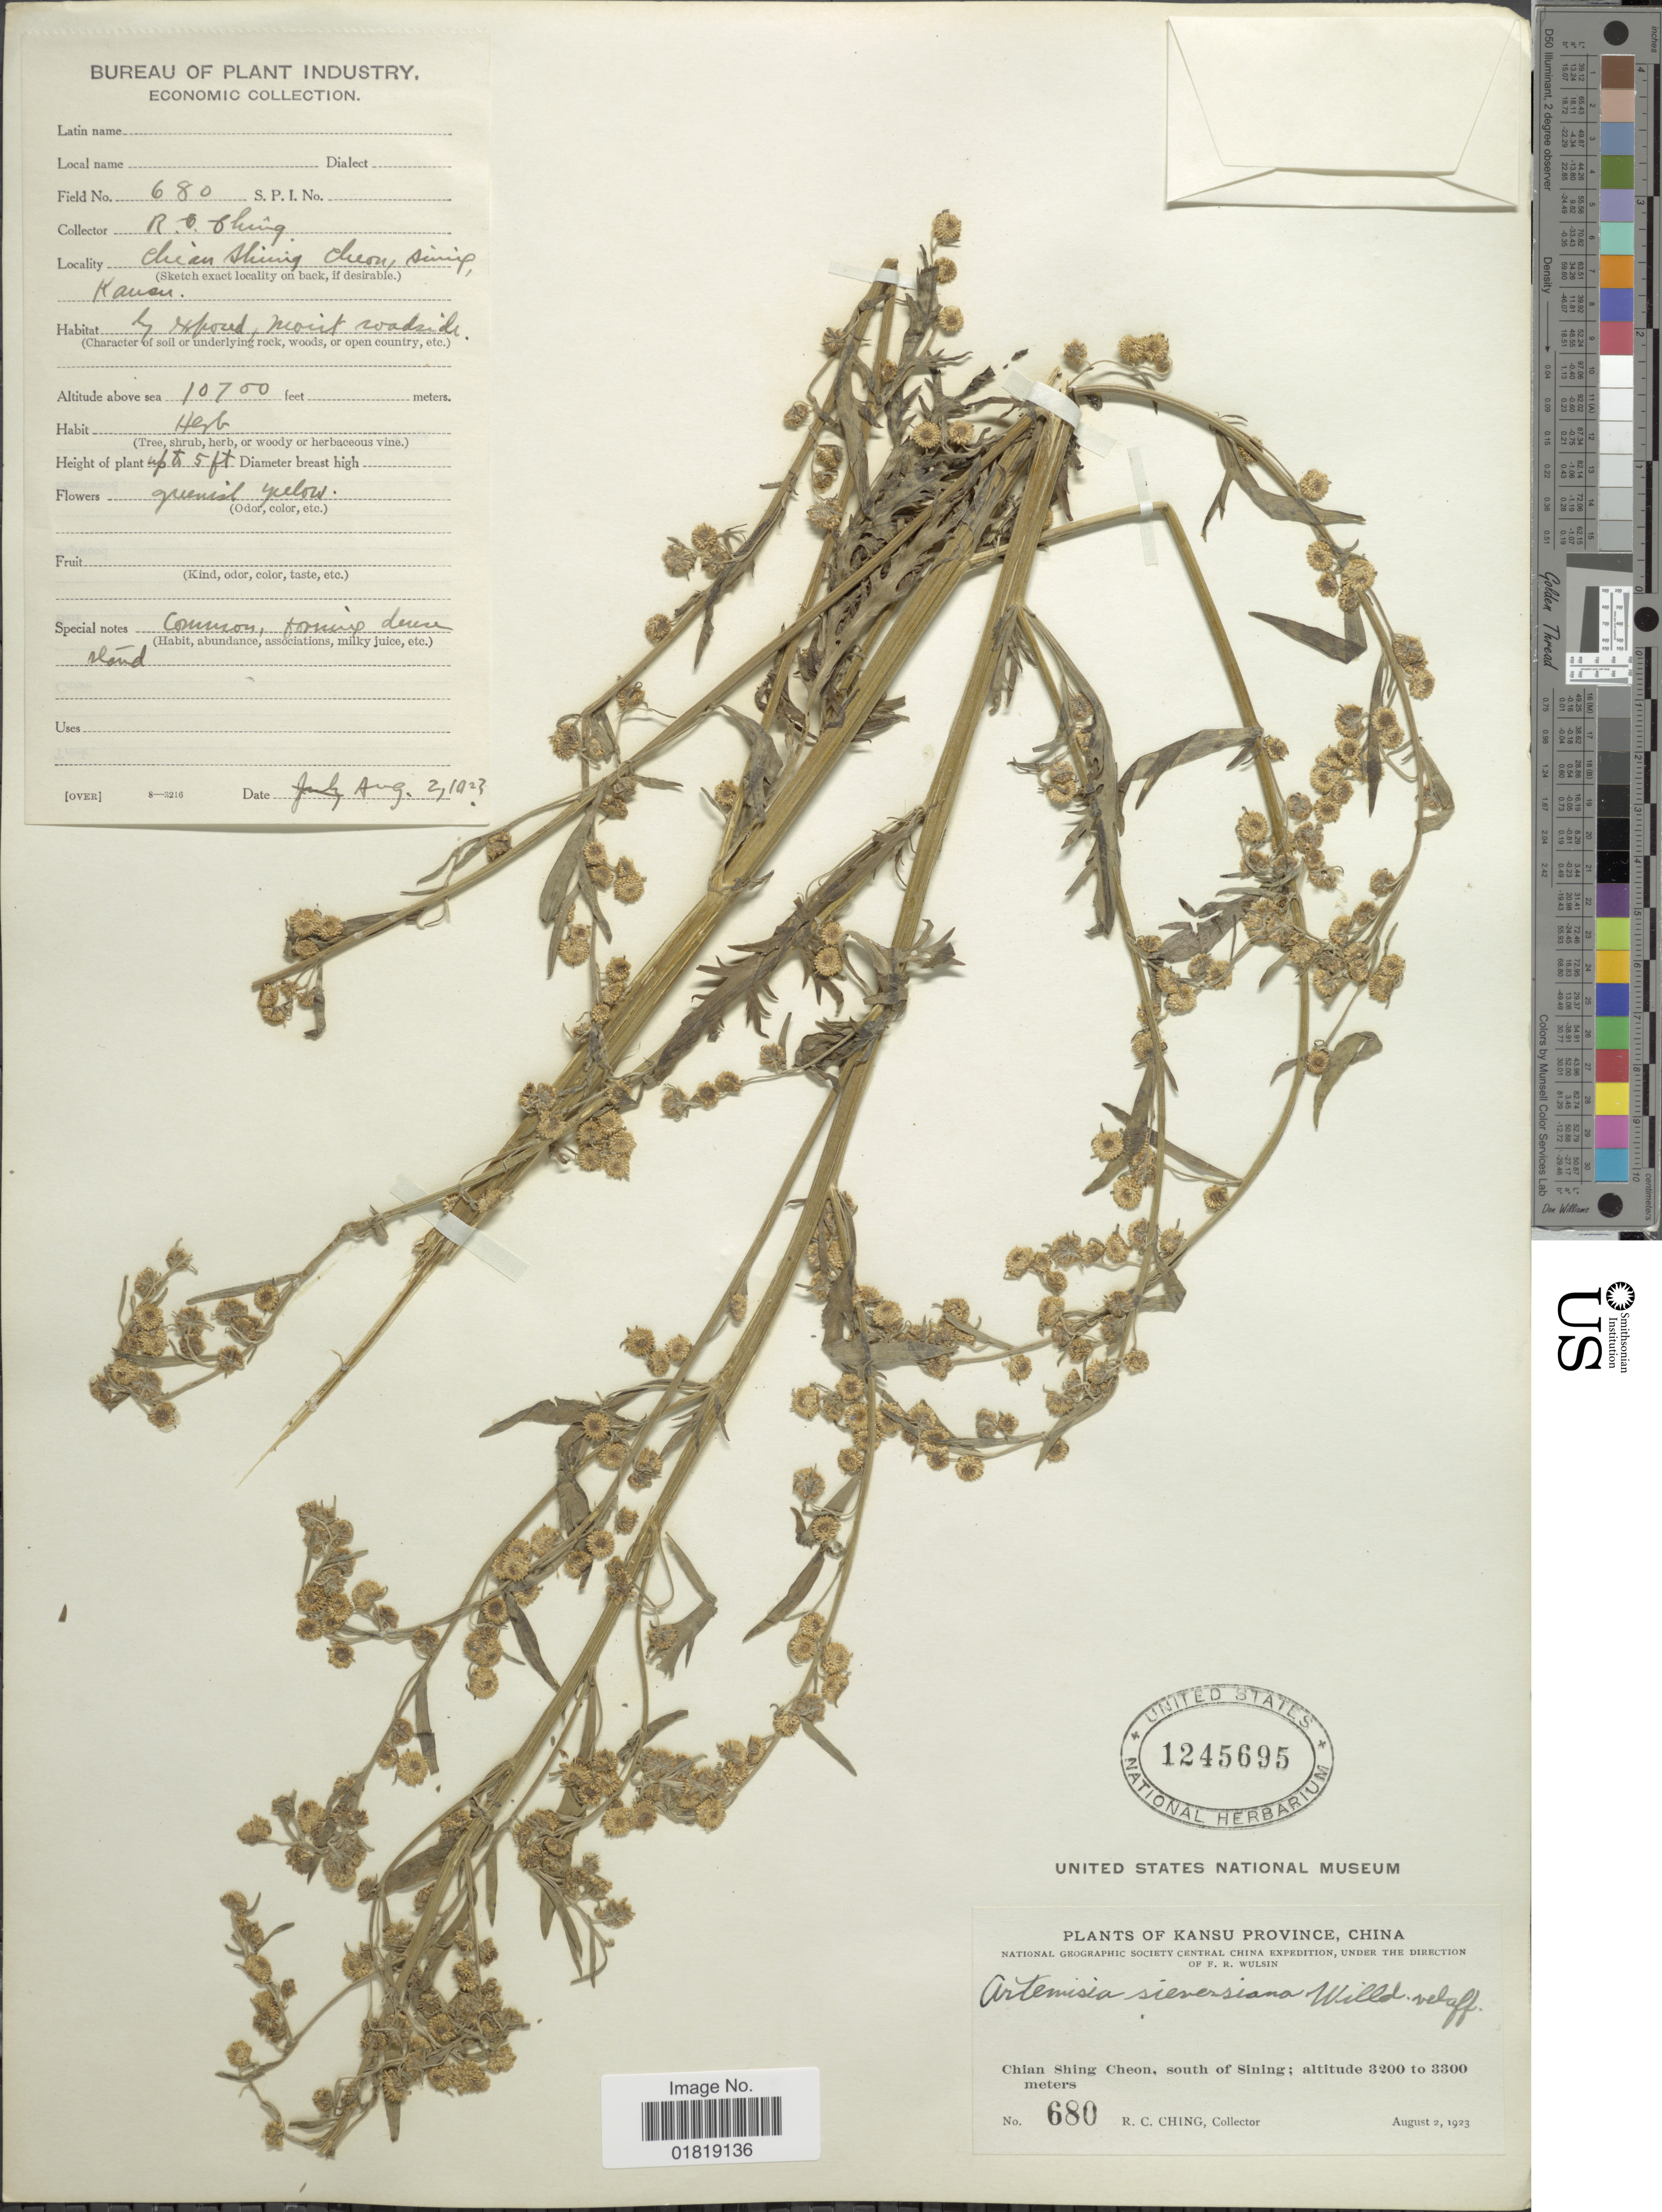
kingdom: Plantae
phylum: Tracheophyta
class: Magnoliopsida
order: Asterales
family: Asteraceae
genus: Artemisia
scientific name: Artemisia sieversiana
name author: Willd.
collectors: R. C. Ching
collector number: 680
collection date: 1923-08-02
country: China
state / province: Gansu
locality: Chian Shing Cheon, south of Sining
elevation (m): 3277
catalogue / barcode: US 1245695